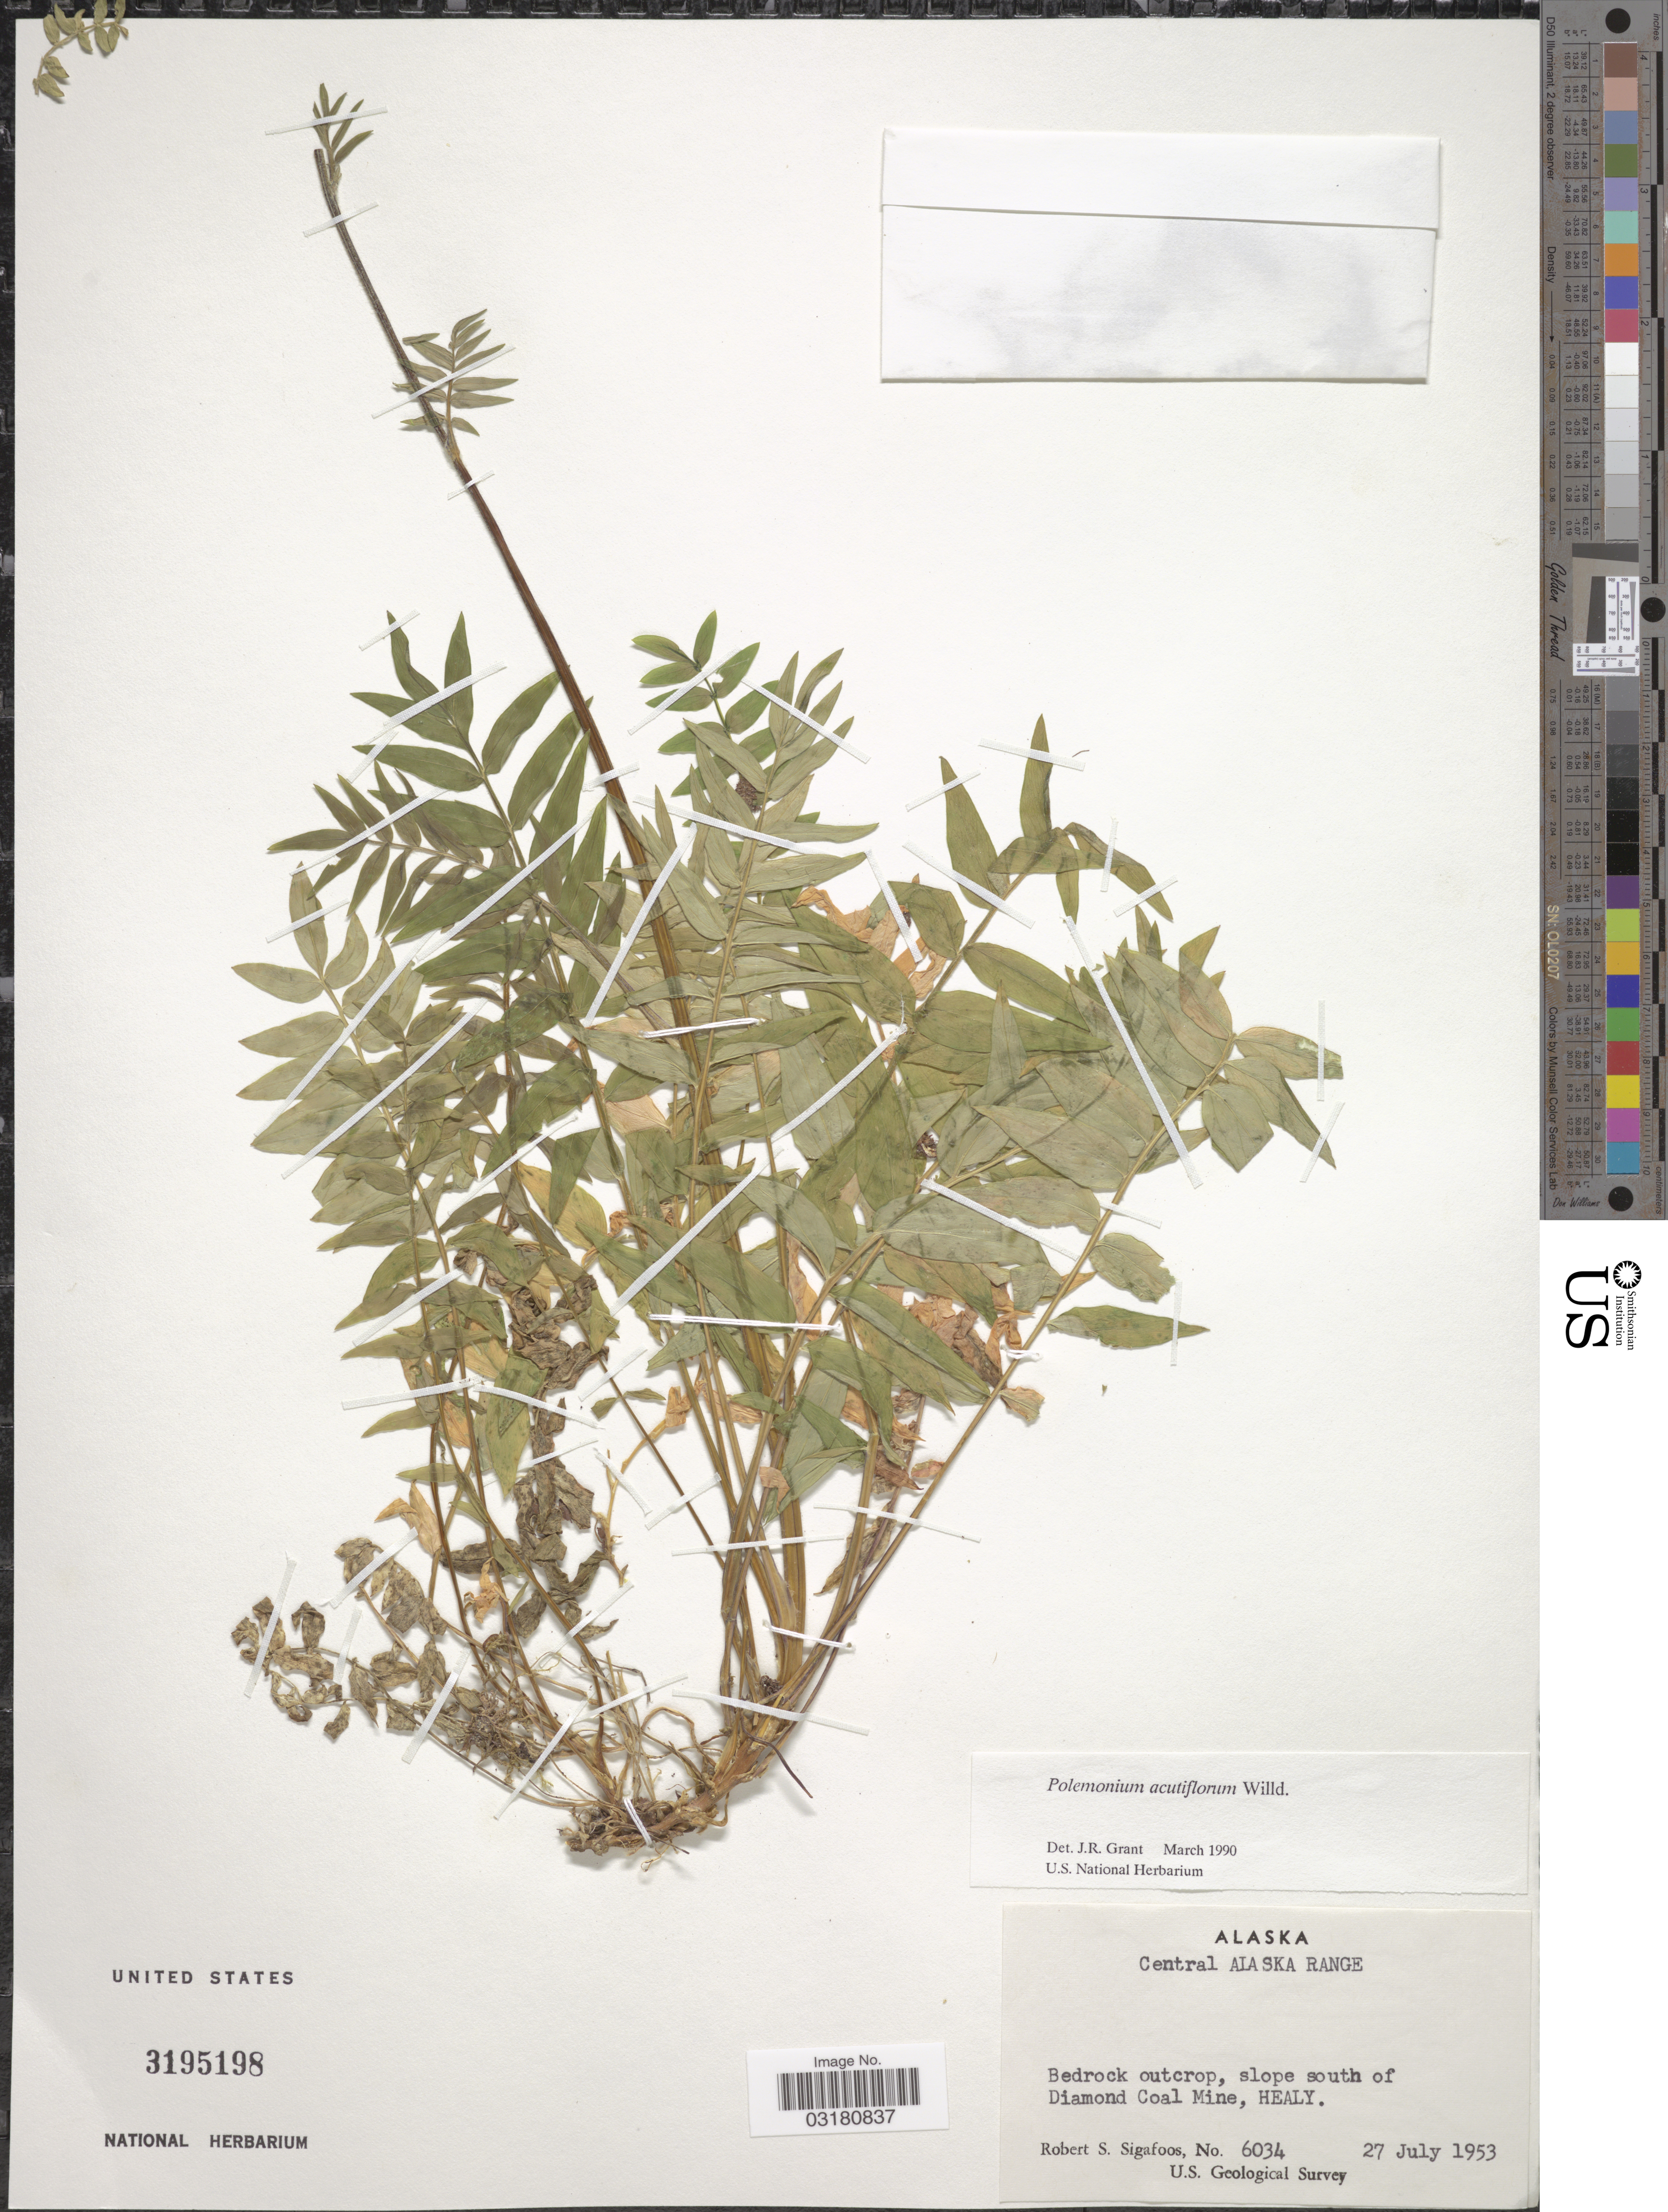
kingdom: Plantae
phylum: Tracheophyta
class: Magnoliopsida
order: Ericales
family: Polemoniaceae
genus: Polemonium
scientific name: Polemonium acutiflorum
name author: Willd. ex Roem. & Schult.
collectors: R. Sigafoos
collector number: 6034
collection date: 1953-07-27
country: United States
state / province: Alaska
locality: Central Alaska Range. Bedrock outcrop, slope south of Diamond Coal Mine, Healy.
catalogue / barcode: US 3195198